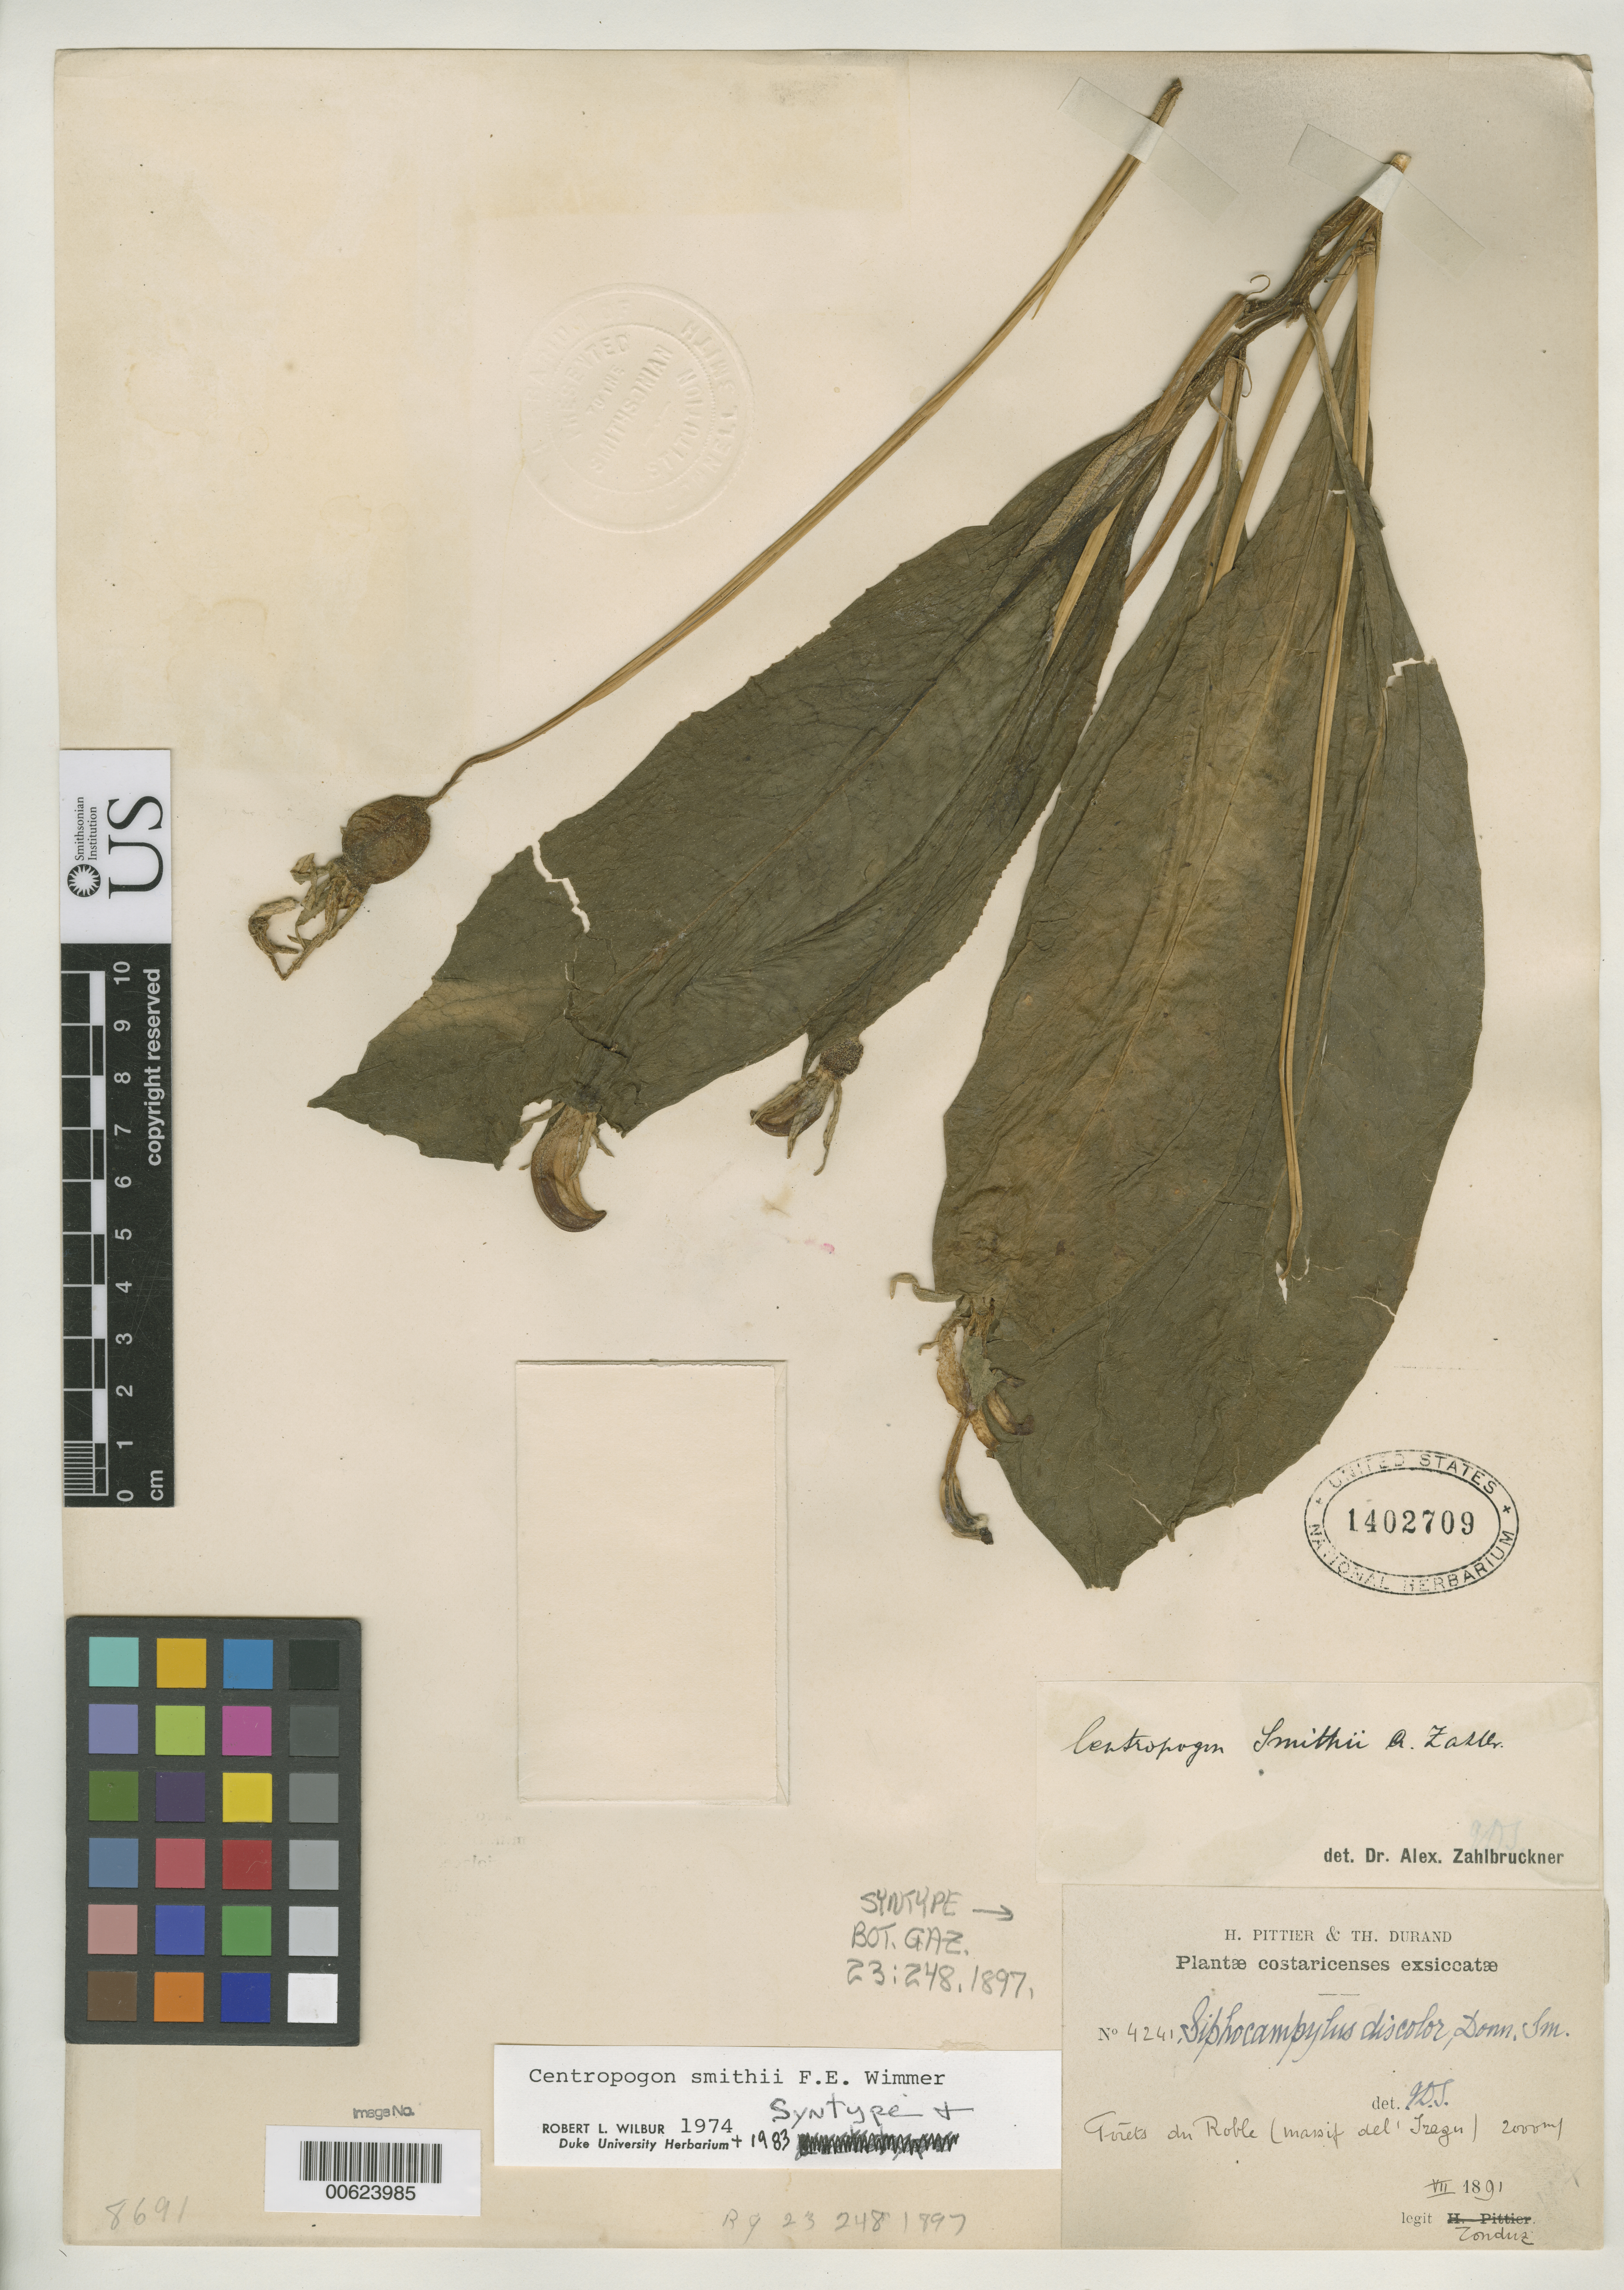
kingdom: Plantae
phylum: Tracheophyta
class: Magnoliopsida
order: Asterales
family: Campanulaceae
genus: Siphocampylus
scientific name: Siphocampylus discolor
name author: Donn. Sm.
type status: Syntype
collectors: A. Tonduz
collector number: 4241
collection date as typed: Dec 1891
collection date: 1891-12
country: Costa Rica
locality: Forets du Roble, Massif del Irazu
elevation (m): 2000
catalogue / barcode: US 1402709